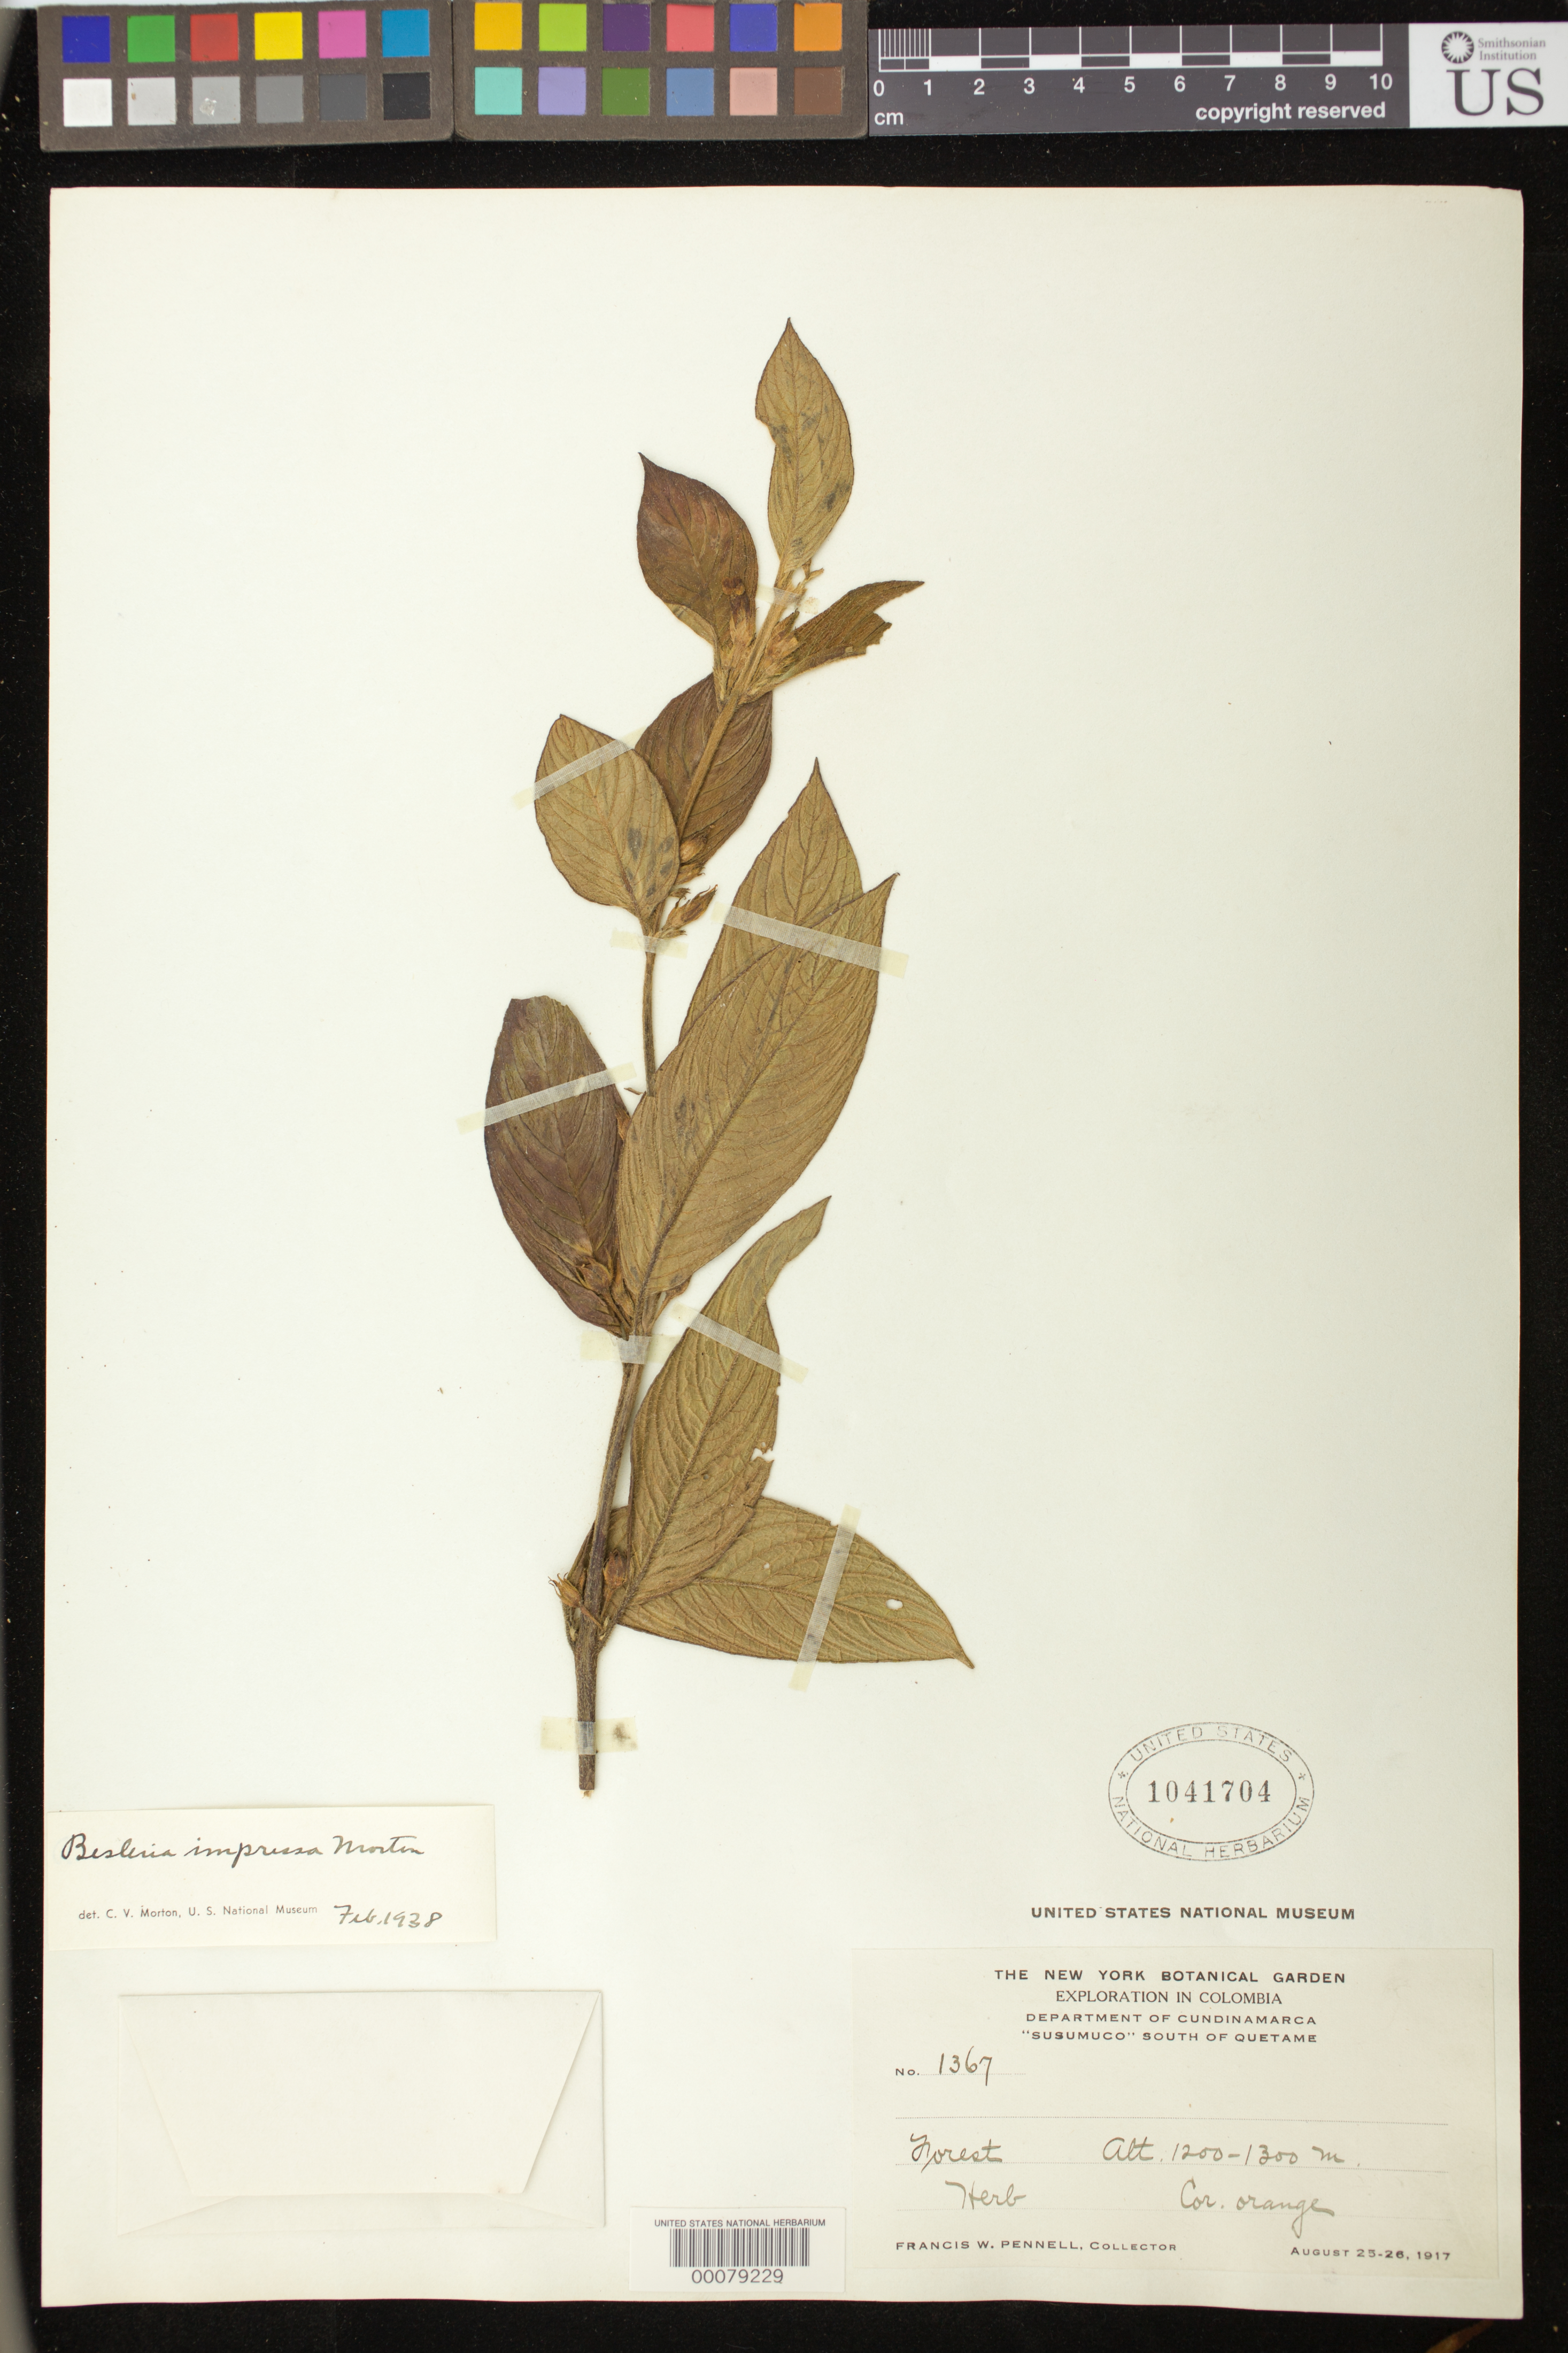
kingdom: Plantae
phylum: Tracheophyta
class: Magnoliopsida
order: Lamiales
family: Gesneriaceae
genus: Besleria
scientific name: Besleria impressa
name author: C.V. Morton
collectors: F. W. Pennell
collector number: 1367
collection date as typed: Aug 1917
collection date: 1917-08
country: Colombia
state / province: Cundinamarca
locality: Susumuco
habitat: Forest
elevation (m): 1200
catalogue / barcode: US 1041704